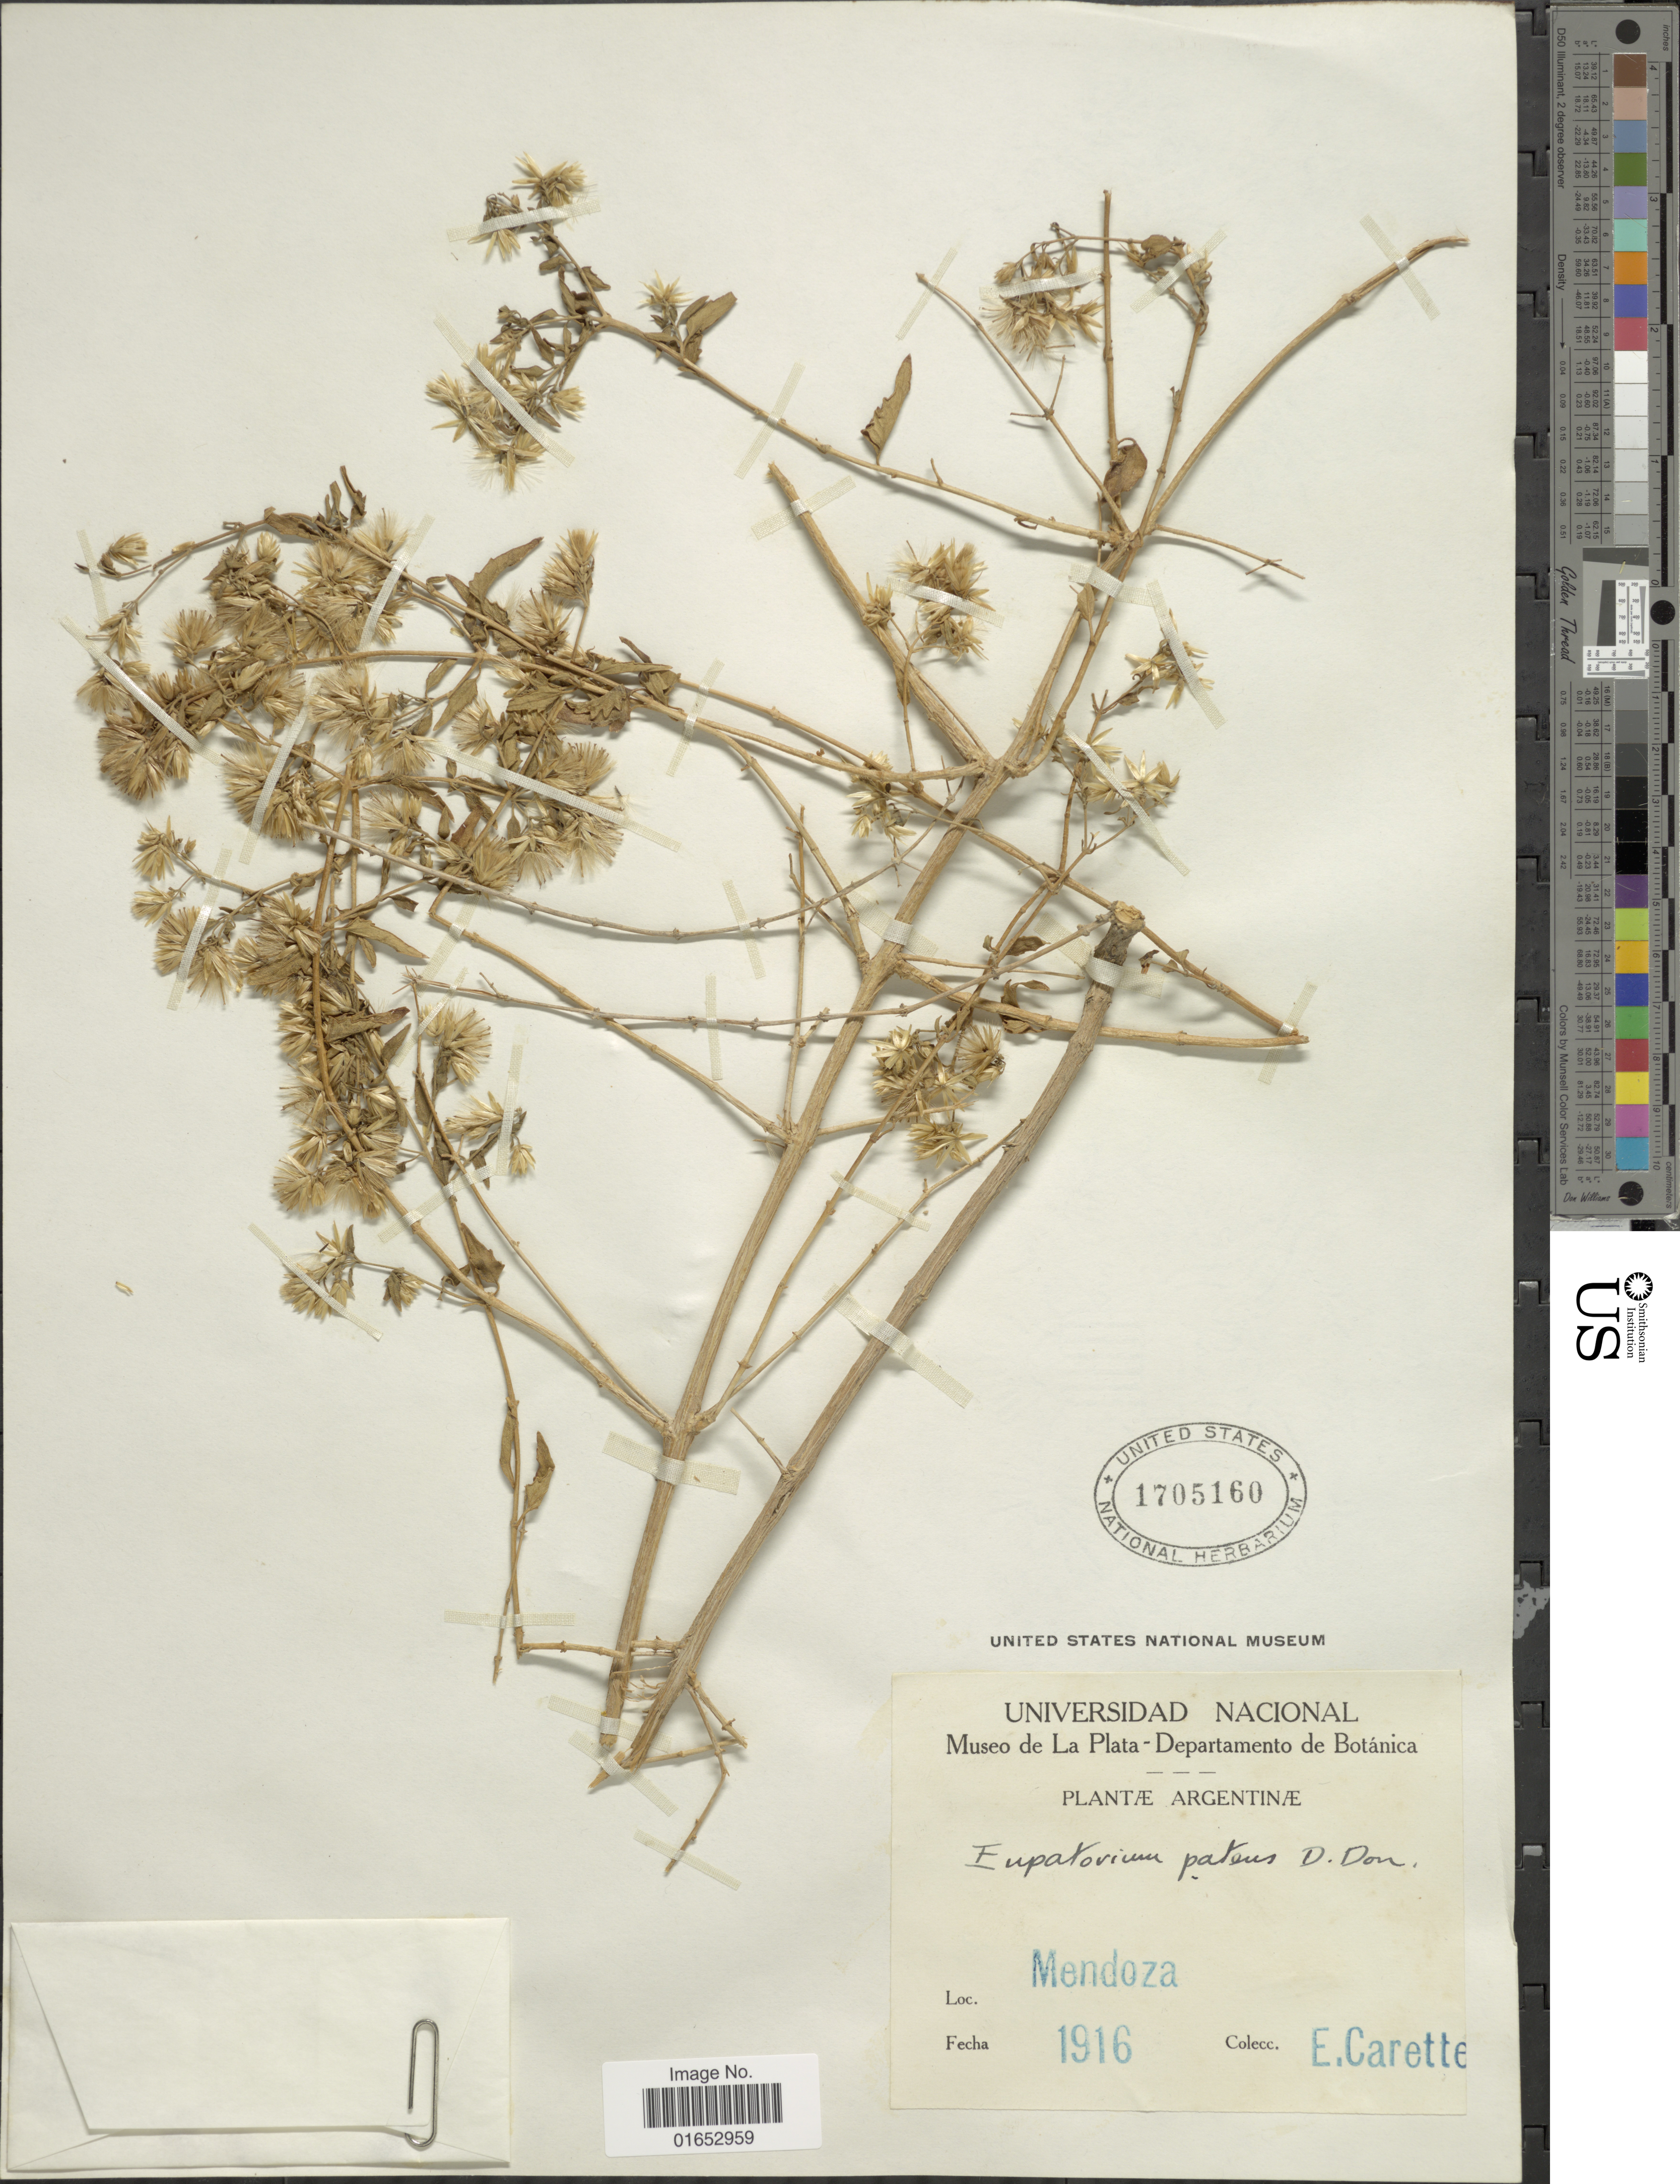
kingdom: Plantae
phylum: Tracheophyta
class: Magnoliopsida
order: Asterales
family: Asteraceae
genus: Austrobrickellia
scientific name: Austrobrickellia patens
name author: (D. Don ex Hook. & Arn.) R.M. King & H. Rob.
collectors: E. Carette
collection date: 1916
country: Argentina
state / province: Mendoza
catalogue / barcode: US 1705160